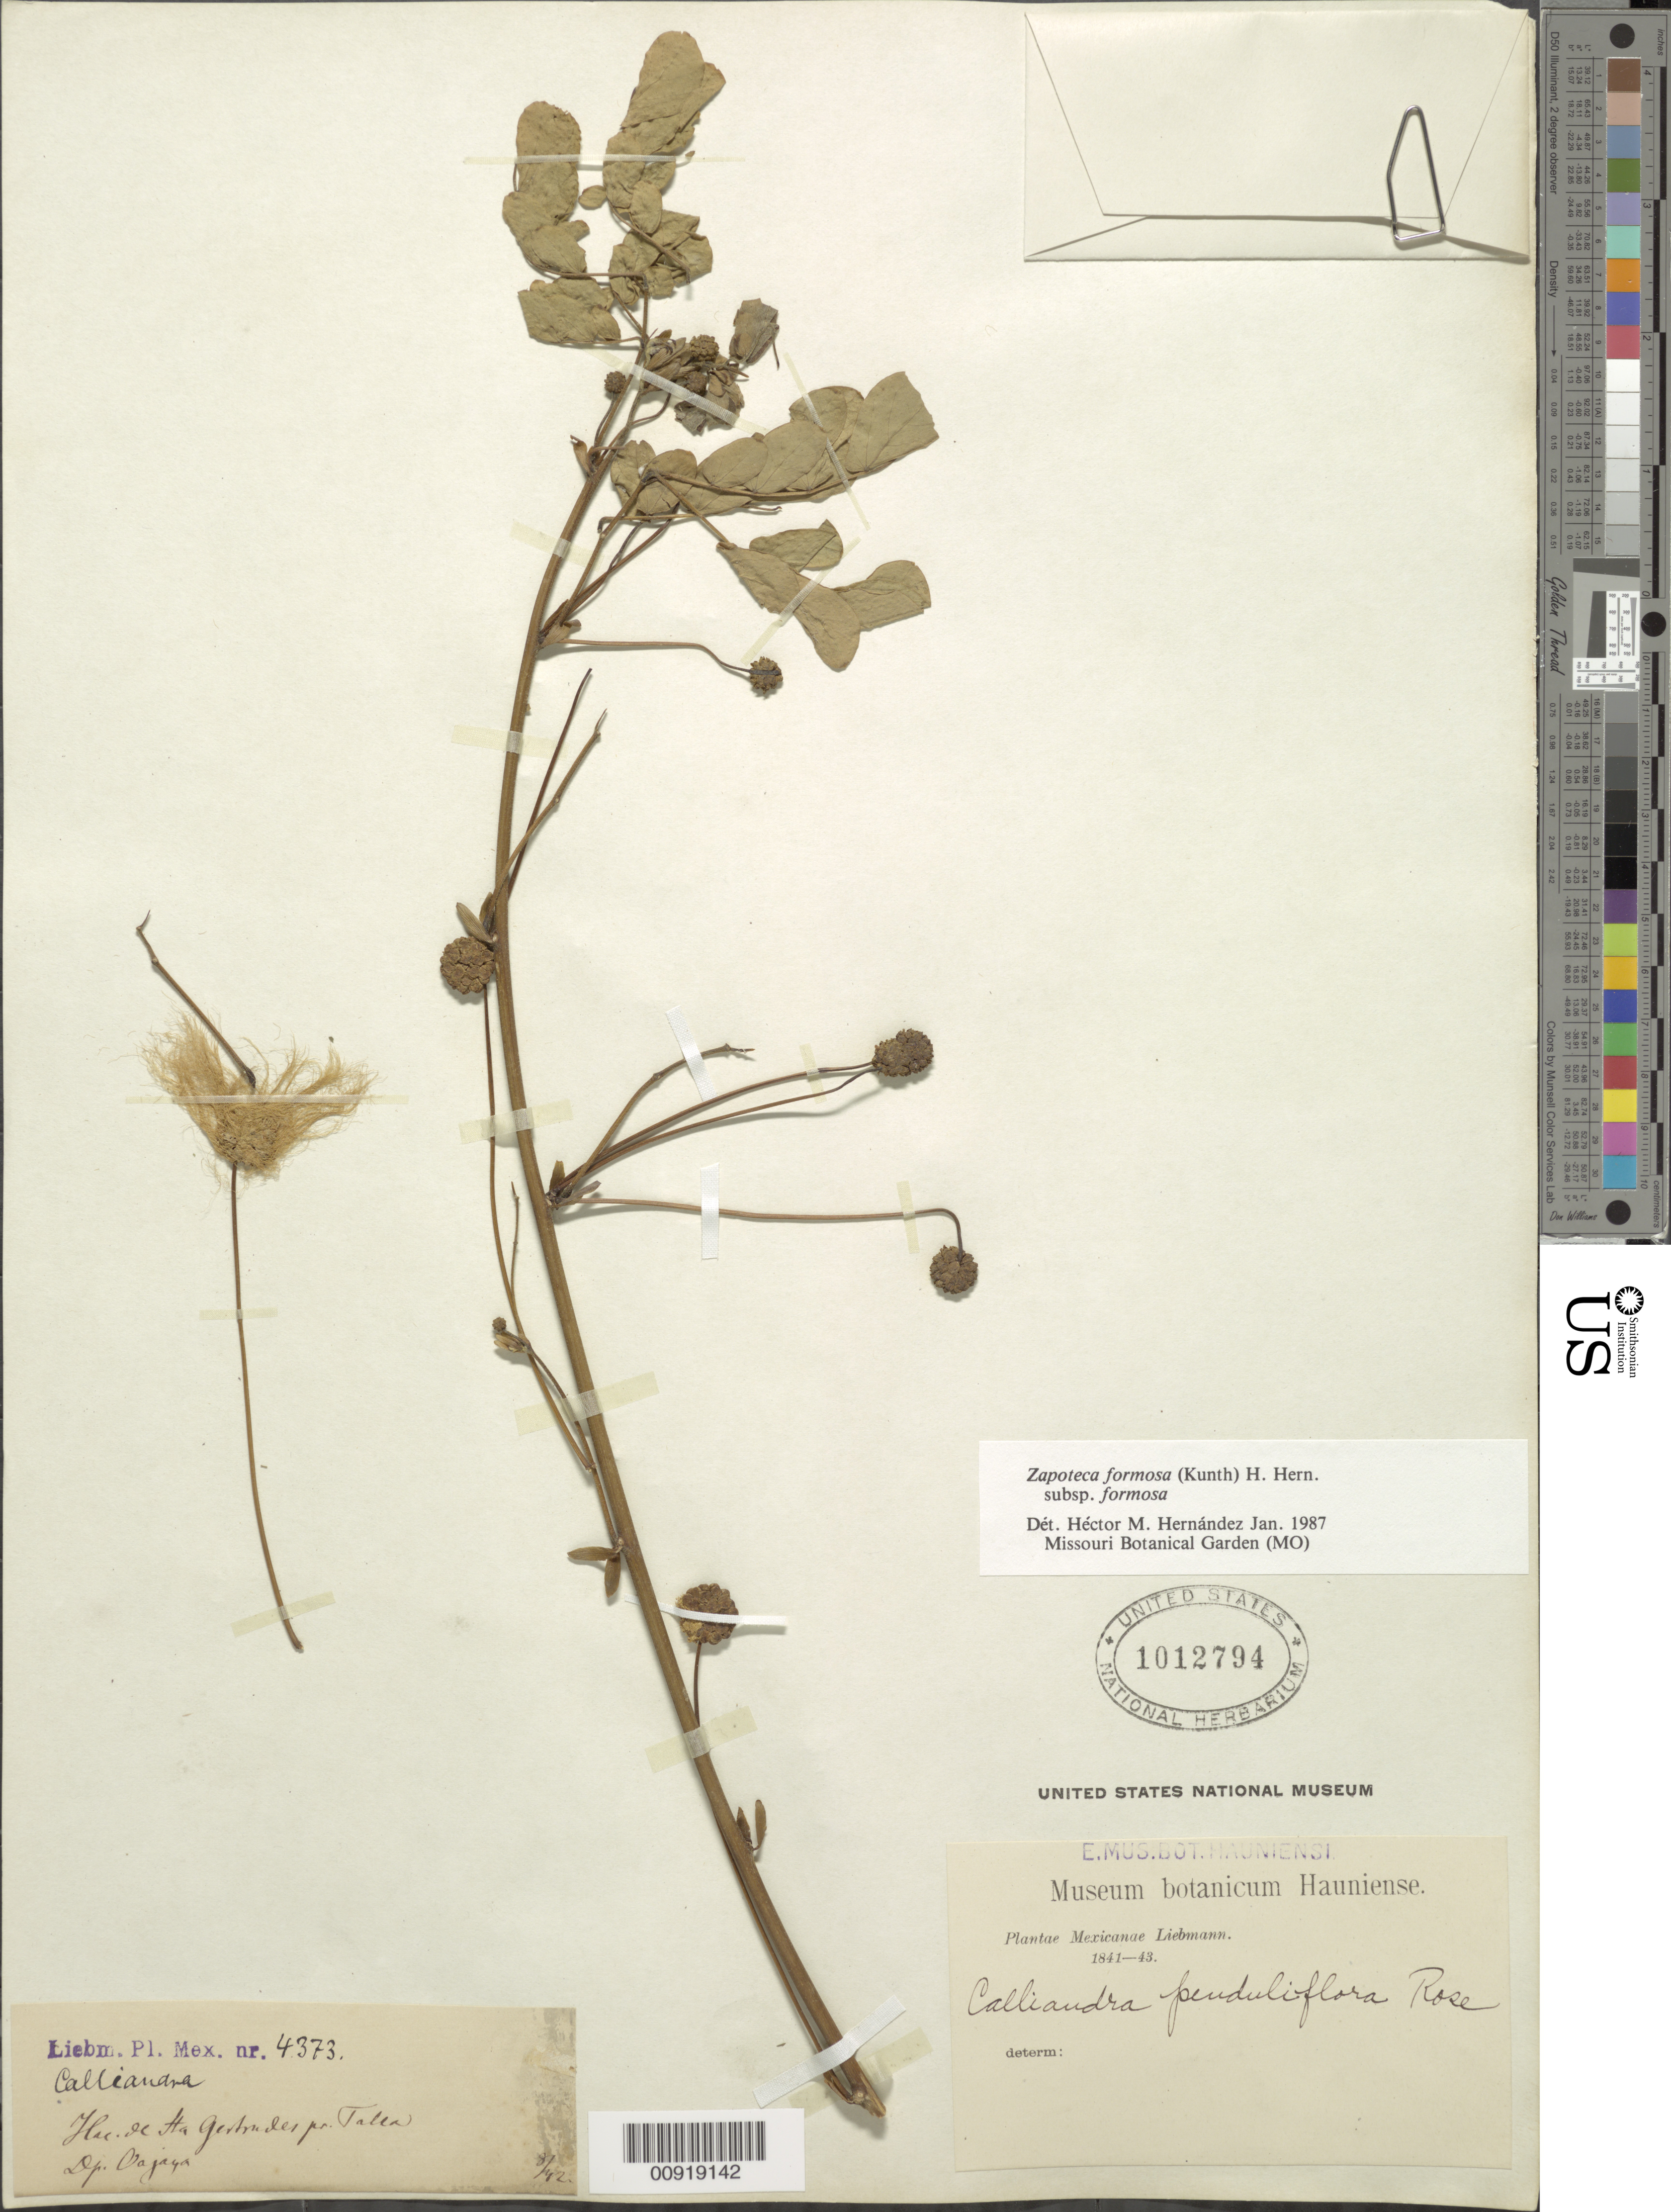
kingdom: Plantae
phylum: Tracheophyta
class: Magnoliopsida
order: Fabales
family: Fabaceae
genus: Zapoteca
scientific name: Zapoteca formosa subsp. formosa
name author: (Kunth) H.M. Hern.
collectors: F. M. Liebmann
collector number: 4373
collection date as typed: Aug 1842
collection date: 1842-08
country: Mexico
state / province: Oaxaca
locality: Hacienda de Sta. Gertrudis pr. Talea [sic], Dp. Oajaca.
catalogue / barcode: US 1012794